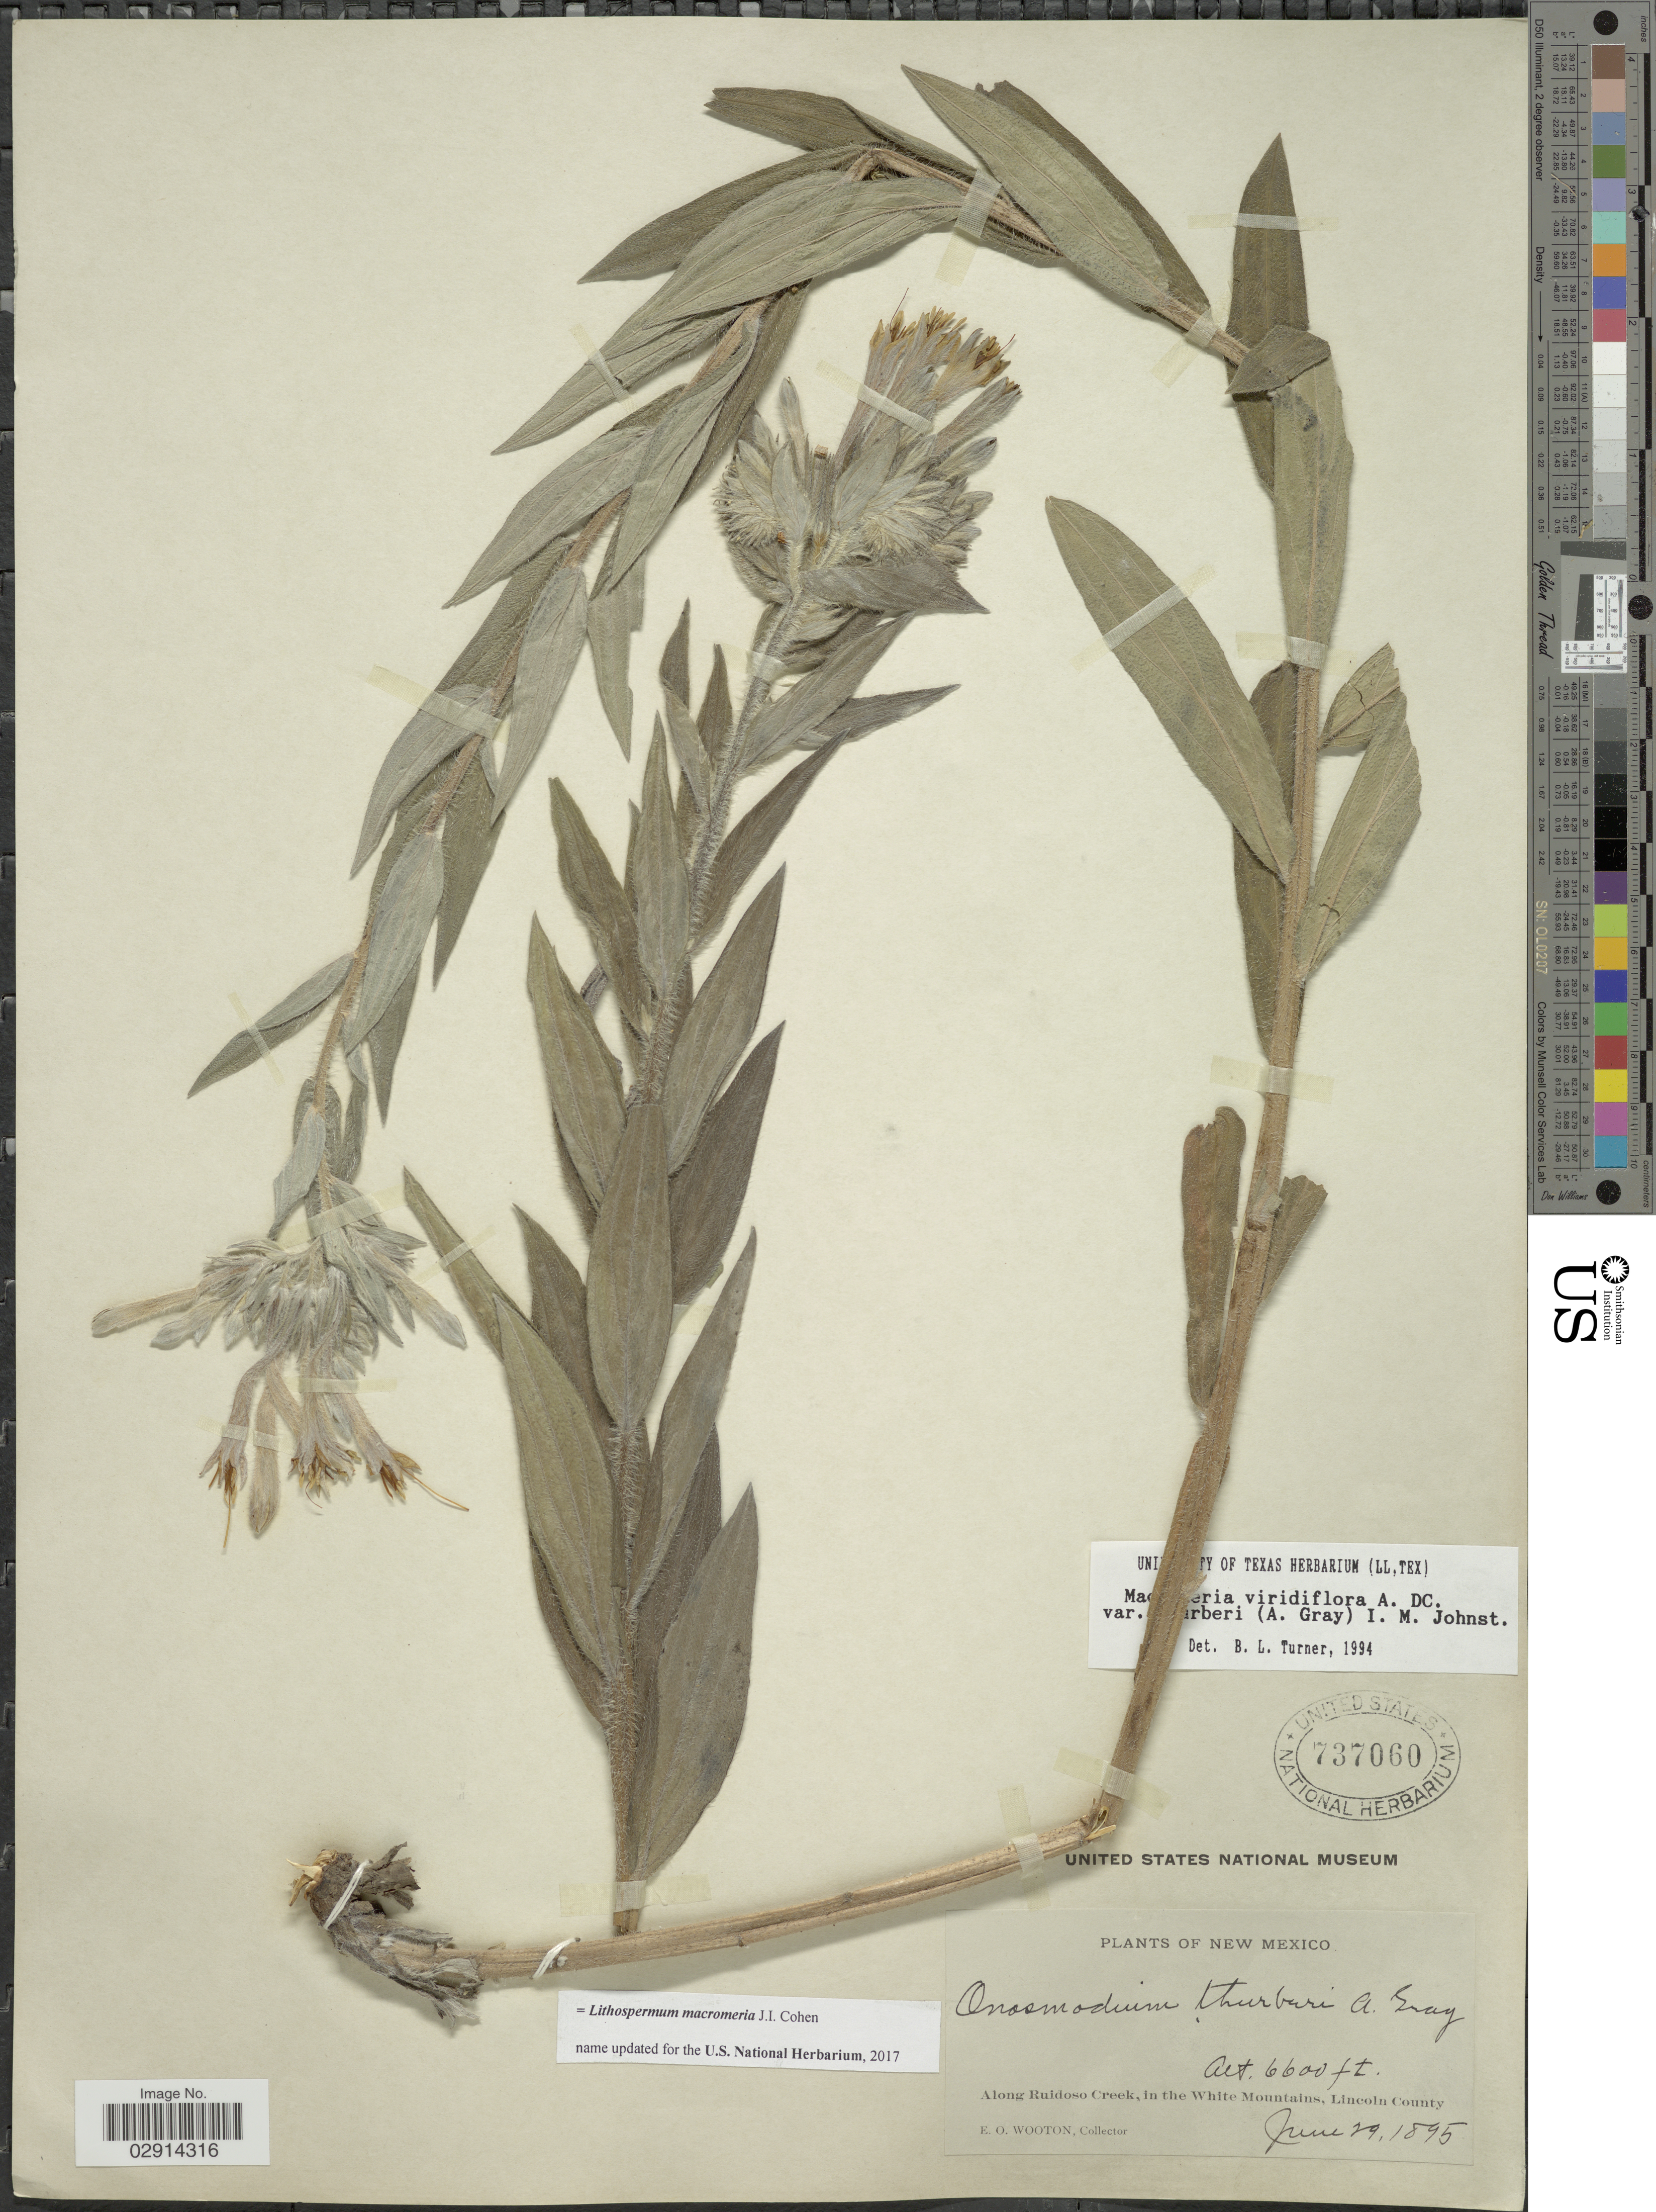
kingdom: Plantae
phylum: Tracheophyta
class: Magnoliopsida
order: Boraginales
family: Boraginaceae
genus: Lithospermum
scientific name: Lithospermum macromeria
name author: Cohen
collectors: E. O. Wooton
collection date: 1895-06-29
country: United States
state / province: New Mexico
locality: Along Ruidoso Creek, in the White Mountains, Lincoln County.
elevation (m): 2012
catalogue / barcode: US 737060